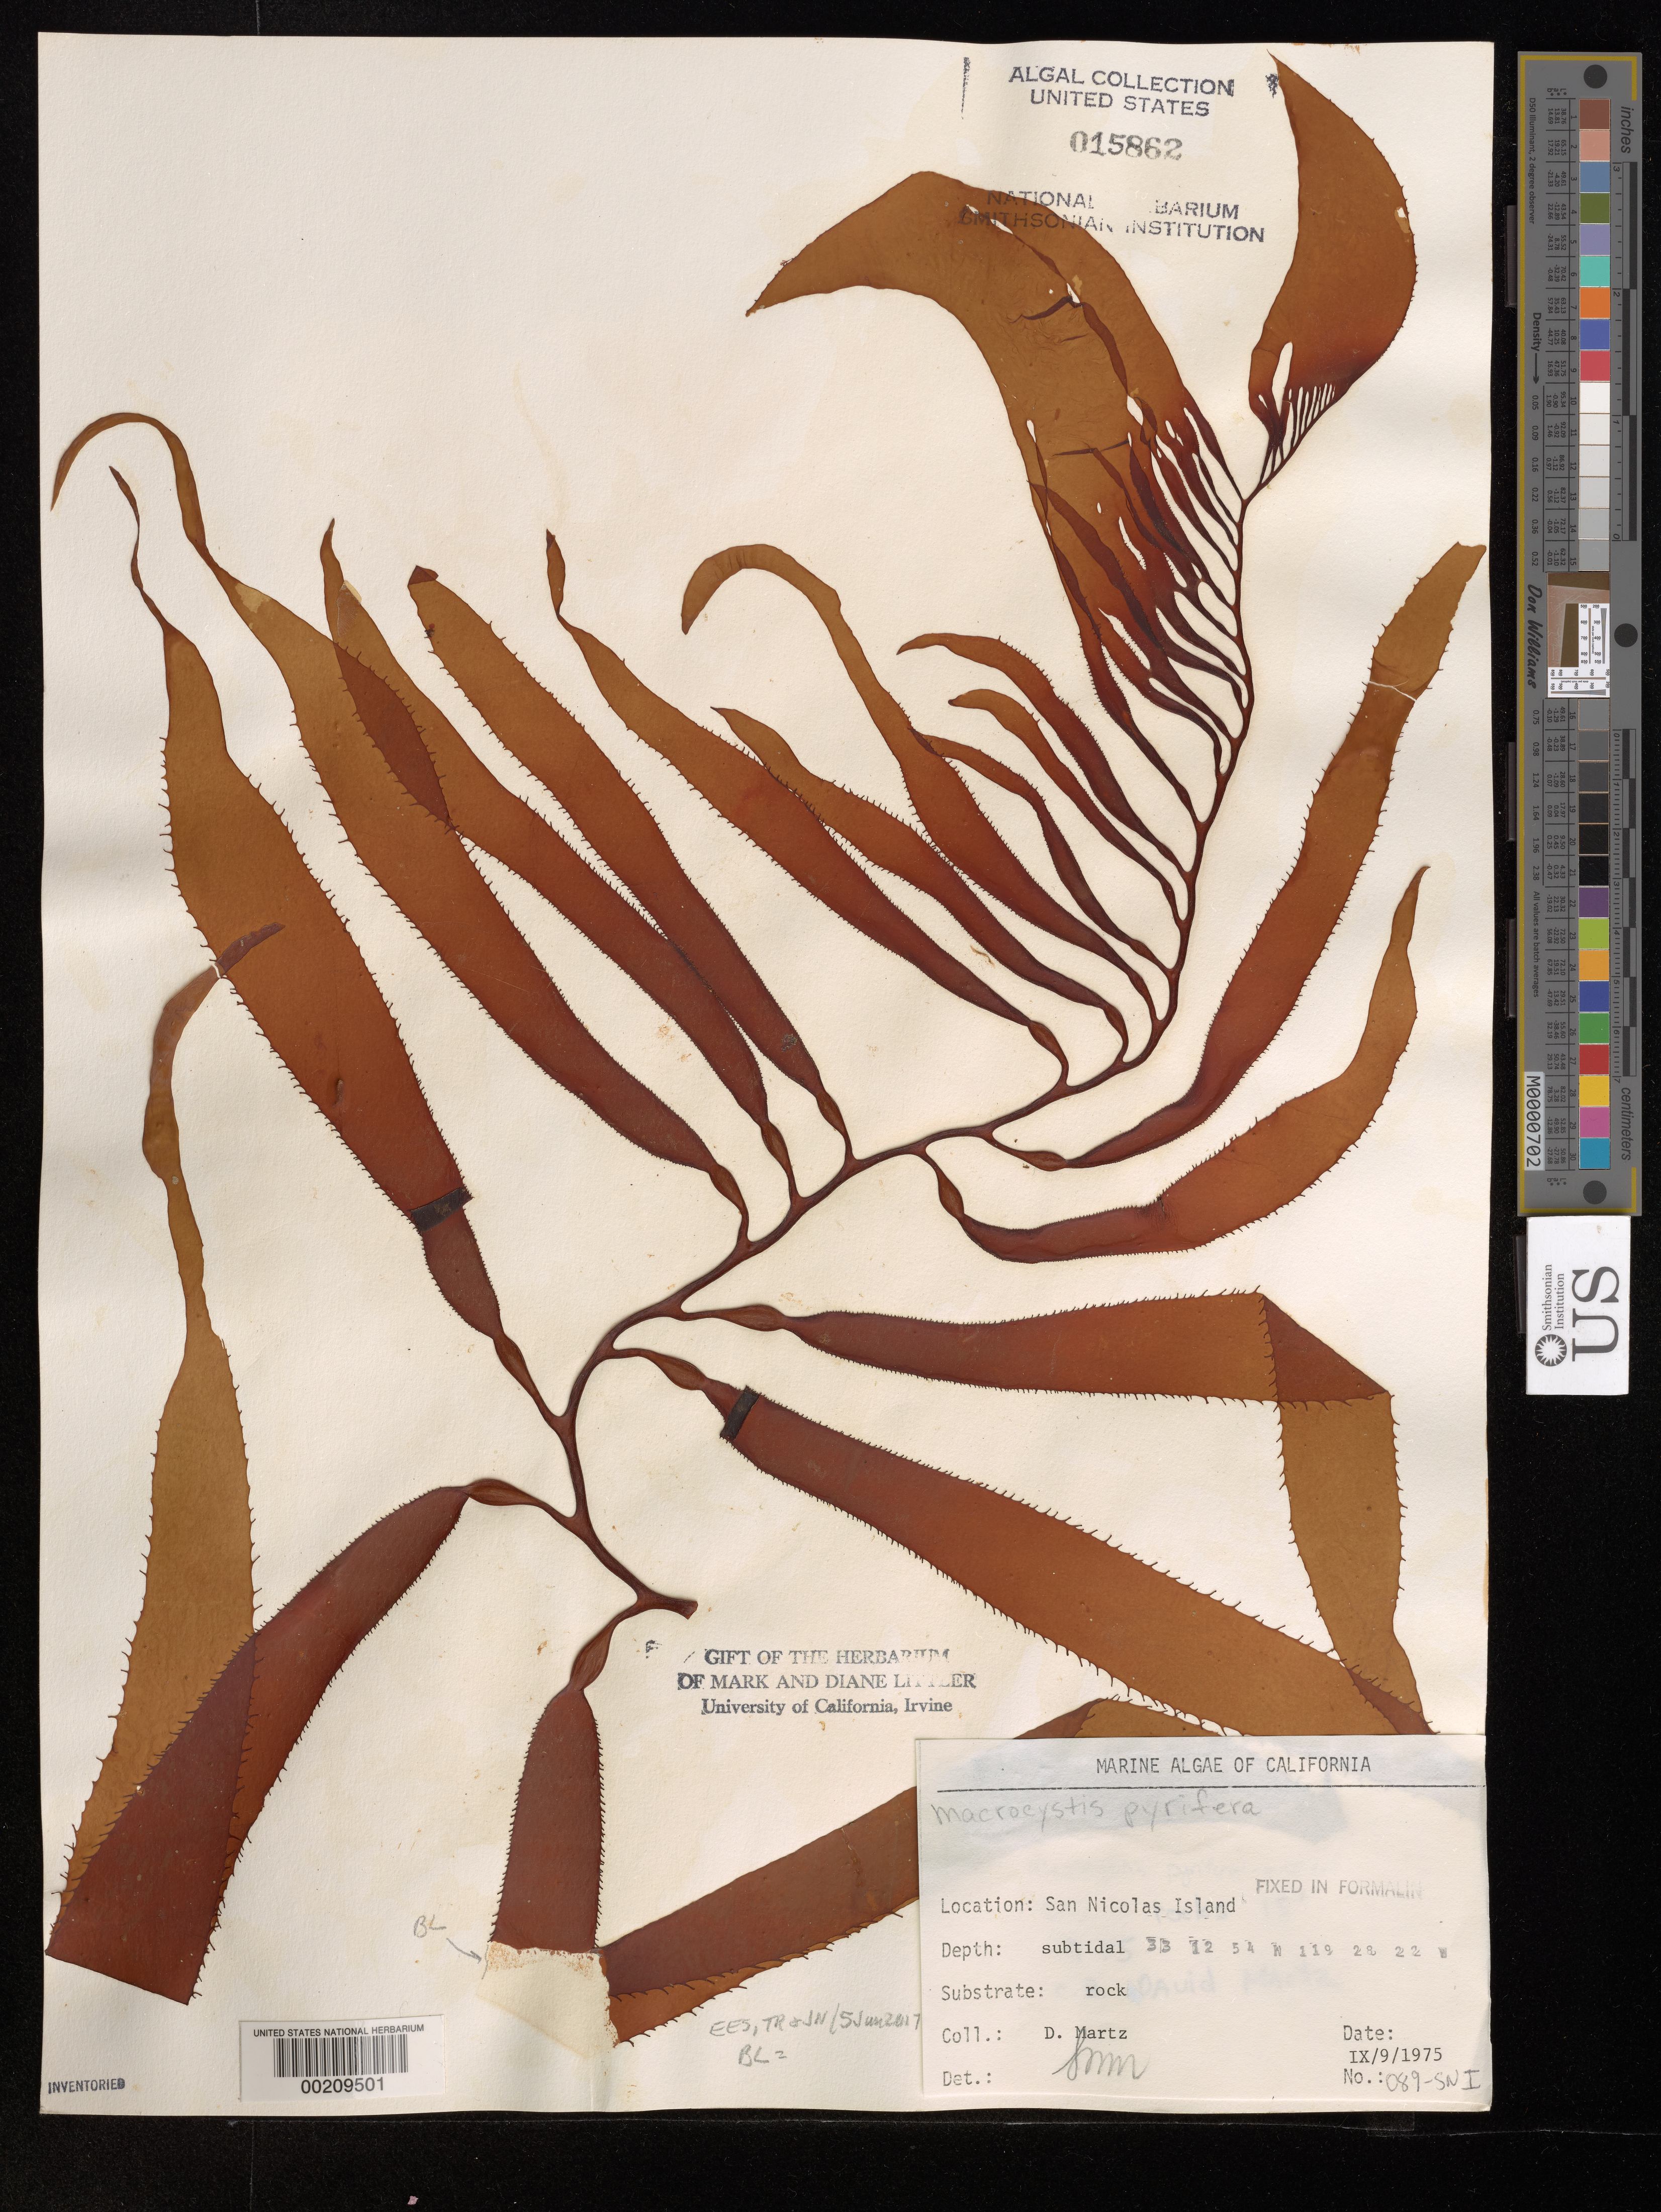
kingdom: Chromista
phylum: Ochrophyta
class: Phaeophyceae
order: Laminariales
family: Laminariaceae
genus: Macrocystis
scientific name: Macrocystis pyrifera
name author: (L.) C. Agardh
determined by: Murray, S. N.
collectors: D. Martz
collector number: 089-sni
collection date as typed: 09 Sep 1975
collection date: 1975-09-09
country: United States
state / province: California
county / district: Ventura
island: San Nicolas Island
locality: Dutch Harbor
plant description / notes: BLM-SOCALBIGHT Rocky Intertidal Survey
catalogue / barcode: US 15862